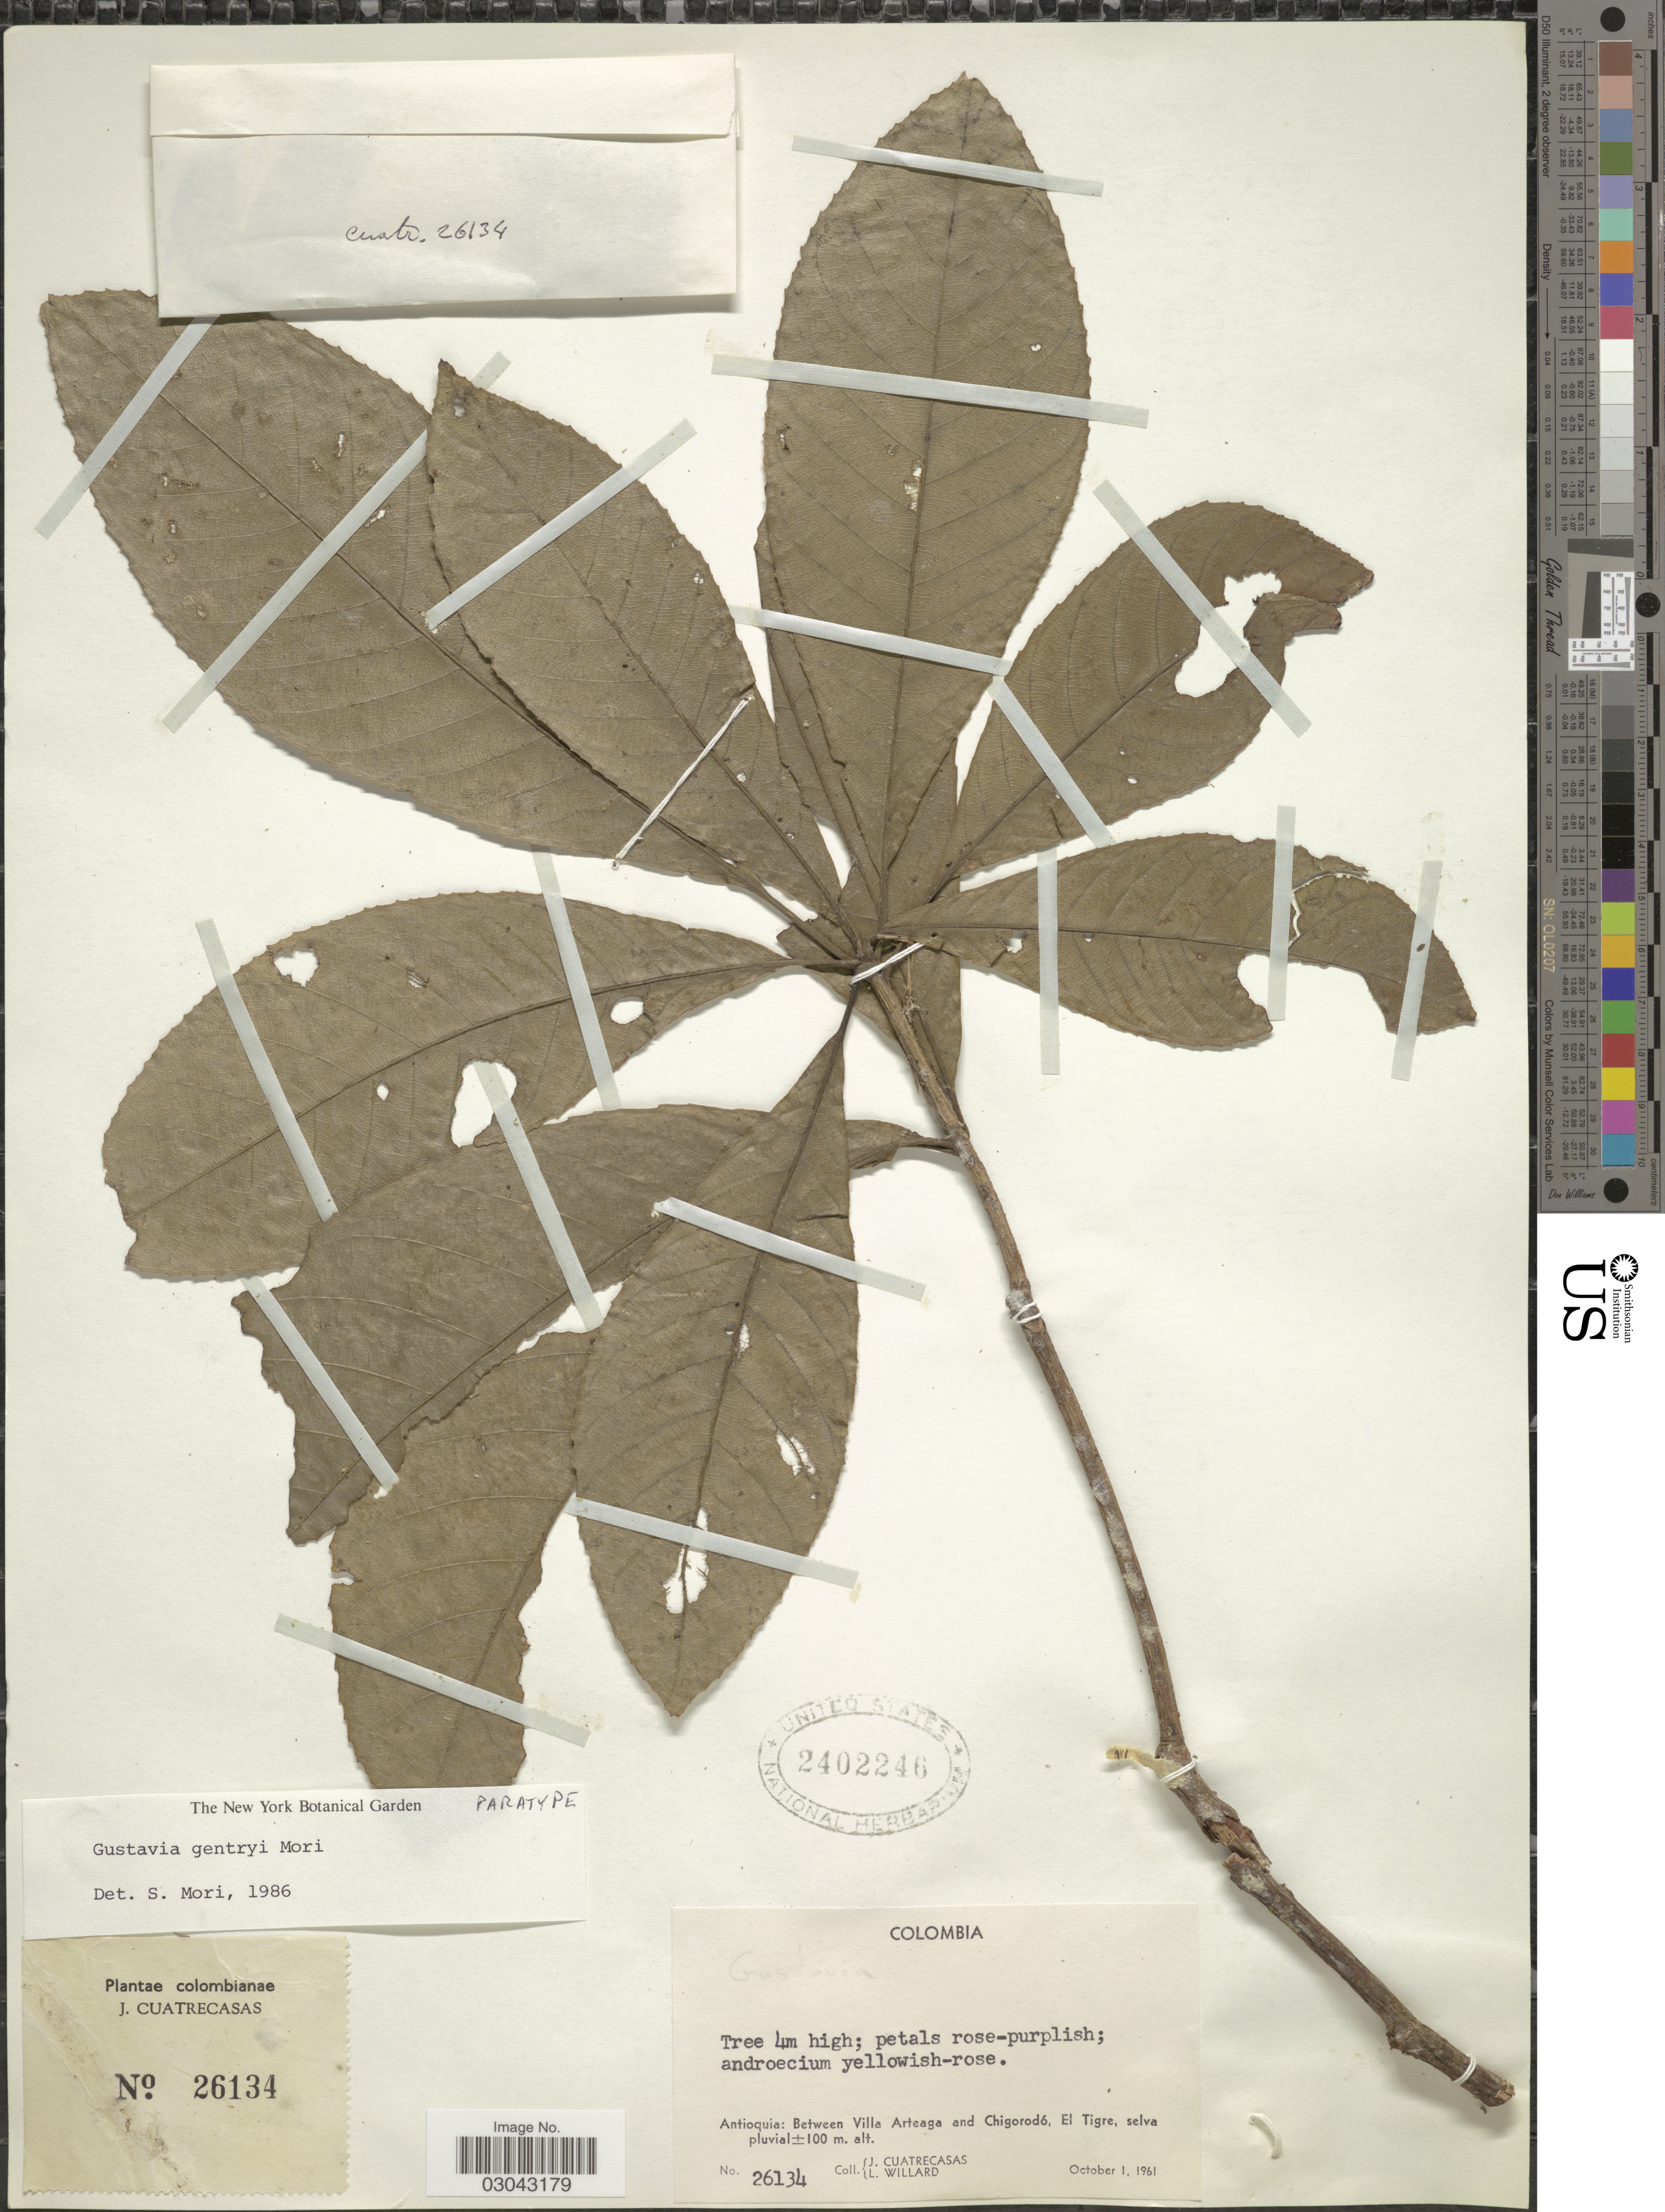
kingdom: Plantae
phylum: Tracheophyta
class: Magnoliopsida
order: Ericales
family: Lecythidaceae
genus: Gustavia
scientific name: Gustavia gentryi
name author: S.A. Mori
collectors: J. Cuatrecasas & L. Willard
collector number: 26134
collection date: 1961-10-01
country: Colombia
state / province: Antioquia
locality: Between Villa Arteaga and Chigorodó, El Tigre.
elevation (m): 100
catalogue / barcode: US 2402246